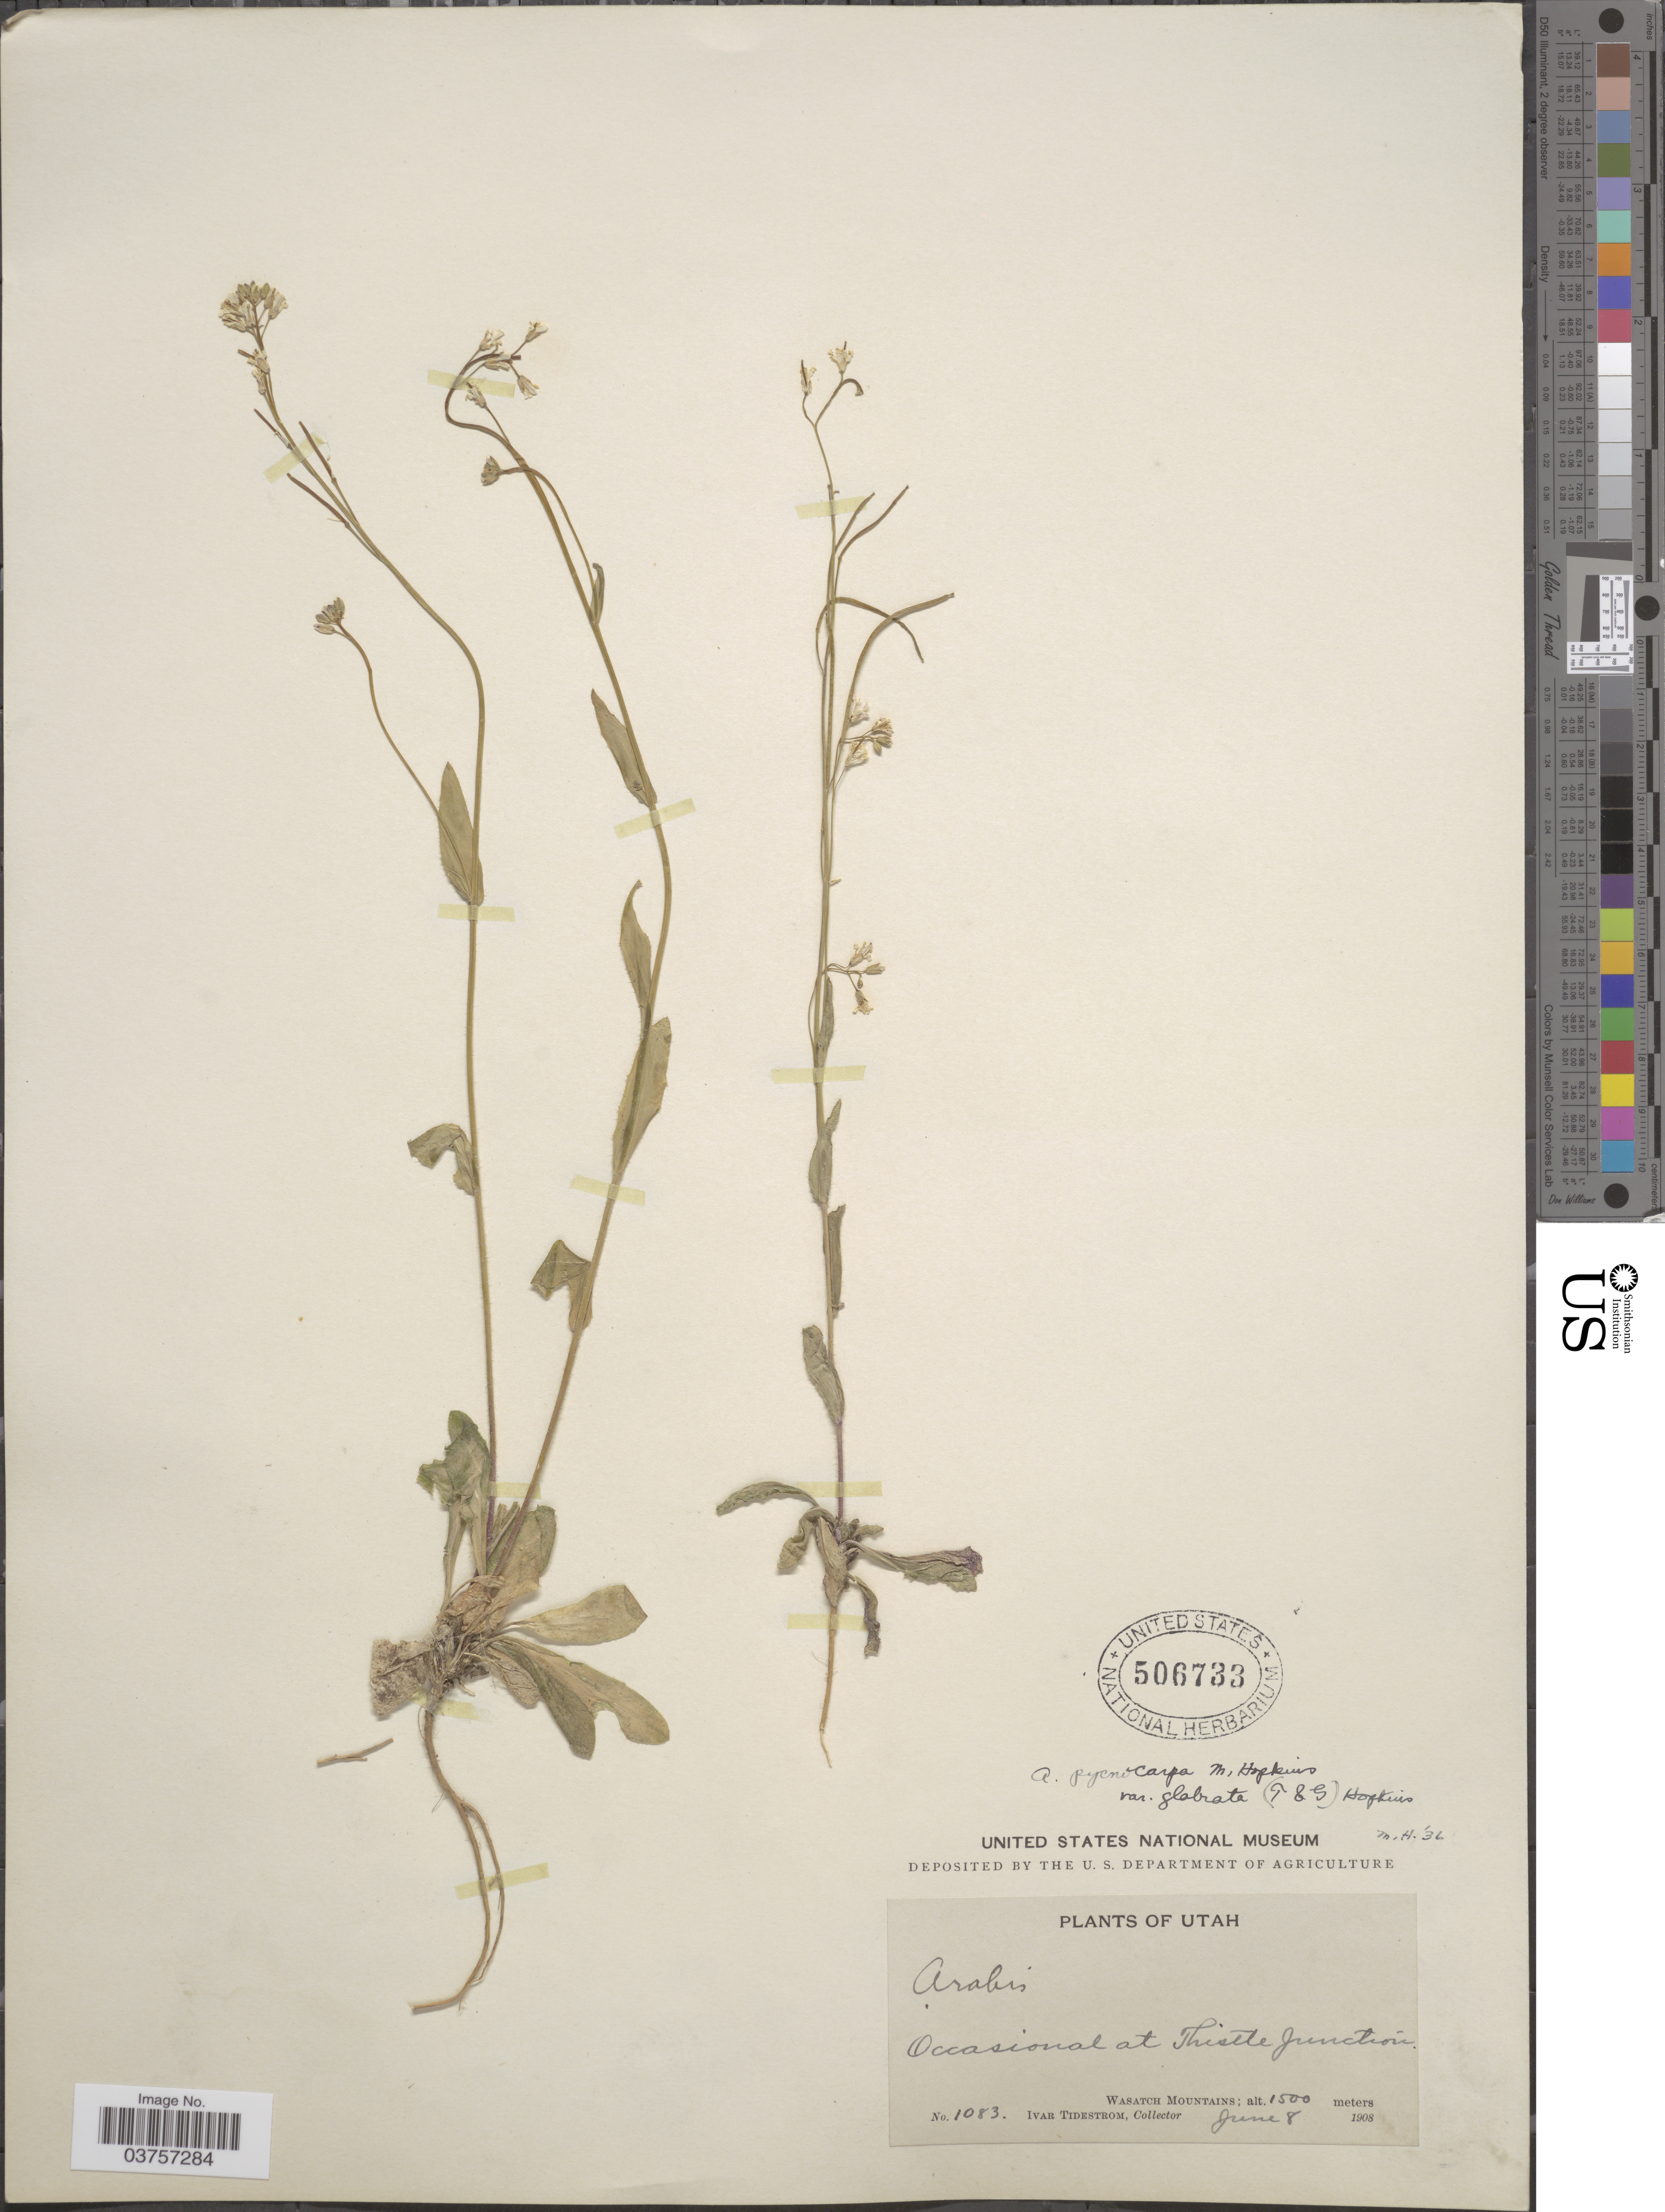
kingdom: Plantae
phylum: Tracheophyta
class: Magnoliopsida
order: Brassicales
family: Brassicaceae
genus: Arabis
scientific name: Arabis hirsuta var. pycnocarpa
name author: M. Hopkins & Rollins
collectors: I. F. Tidestrom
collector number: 1083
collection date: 1908-06-08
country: United States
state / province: Utah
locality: Occasional at Thistle Junction; Wasatch Mountains.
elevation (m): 1500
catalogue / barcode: US 506733